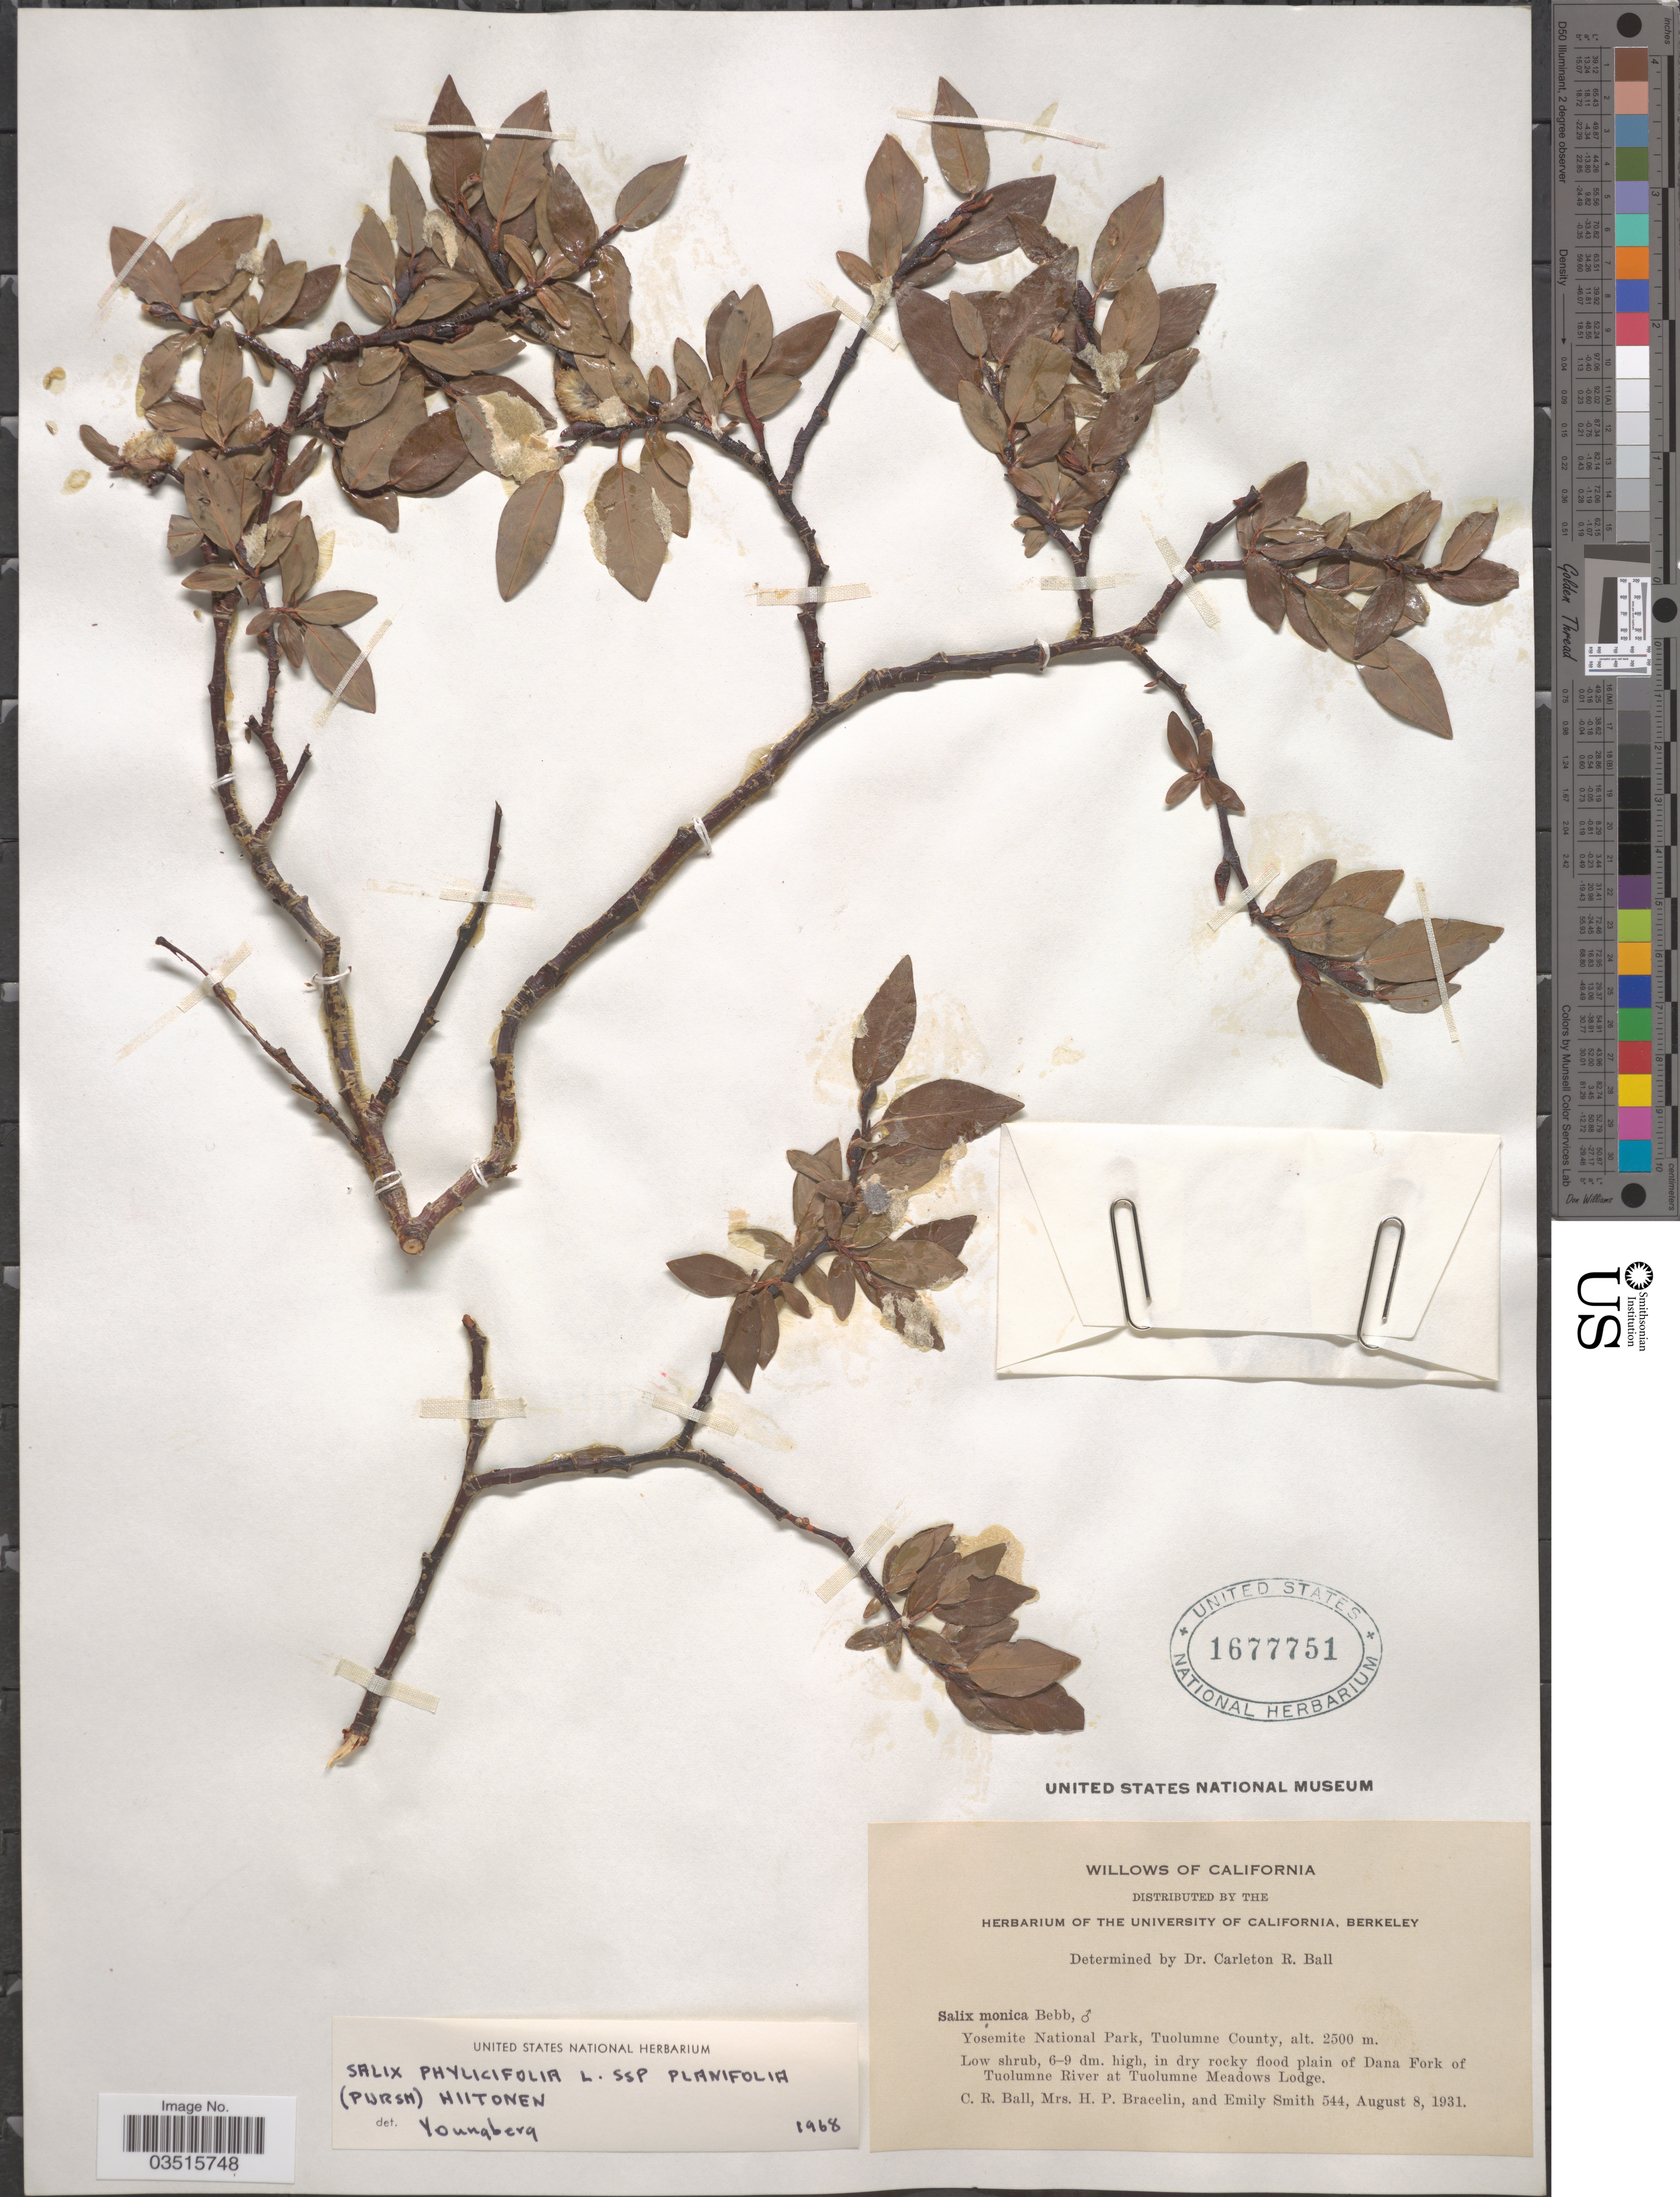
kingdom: Plantae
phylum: Tracheophyta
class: Magnoliopsida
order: Malpighiales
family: Salicaceae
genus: Salix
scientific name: Salix monica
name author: Bebb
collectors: C. R. Ball, H. Bracelin & E. Smith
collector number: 544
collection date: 1931-08-08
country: United States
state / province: California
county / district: Tuolumne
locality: Yosemite National Park, Tuolumne County. In dry rocky flood plain of Dana Fork of Tuolumne River at Tuolumne Meadows Lodge.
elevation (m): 2500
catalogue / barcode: US 1677751